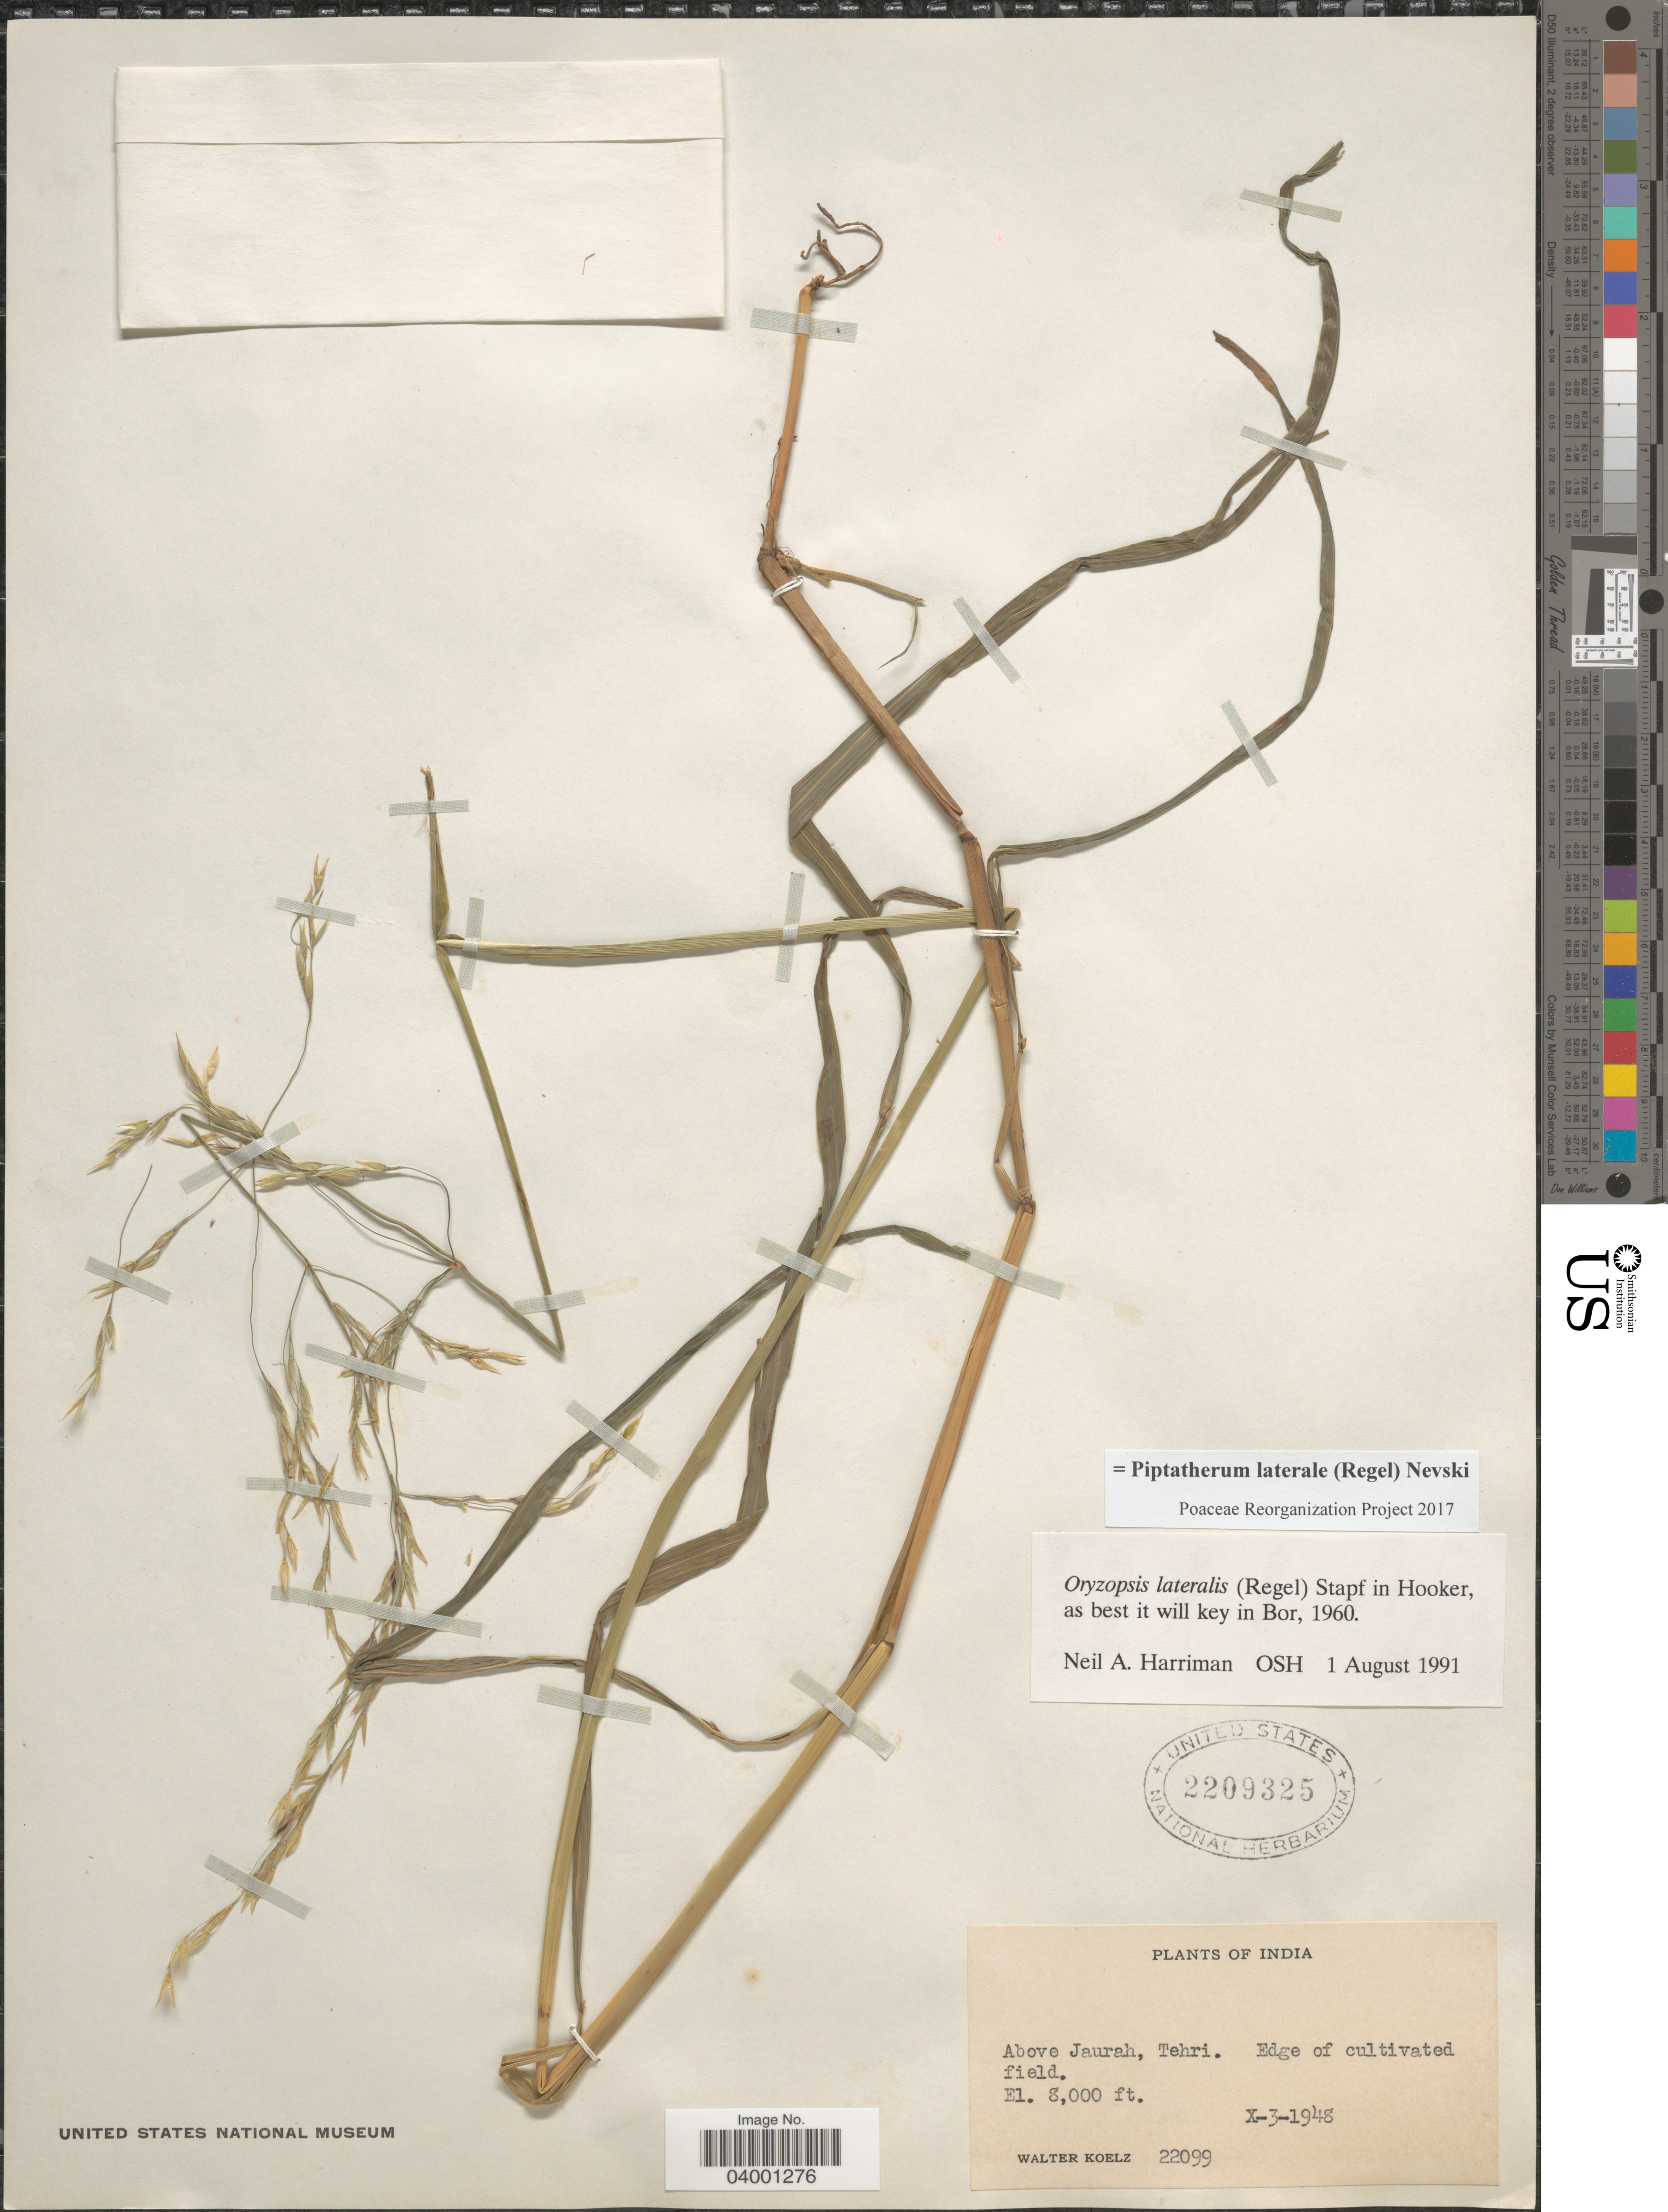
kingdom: Plantae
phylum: Tracheophyta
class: Liliopsida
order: Poales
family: Poaceae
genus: Piptatherum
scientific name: Piptatherum laterale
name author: (Munro ex Regel) Munro ex Nevski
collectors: W. N. Koelz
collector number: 22099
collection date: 1948-10-03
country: India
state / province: Uttarakhand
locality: Above Jaurah, Tehri.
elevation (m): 2438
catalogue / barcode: US 2209325